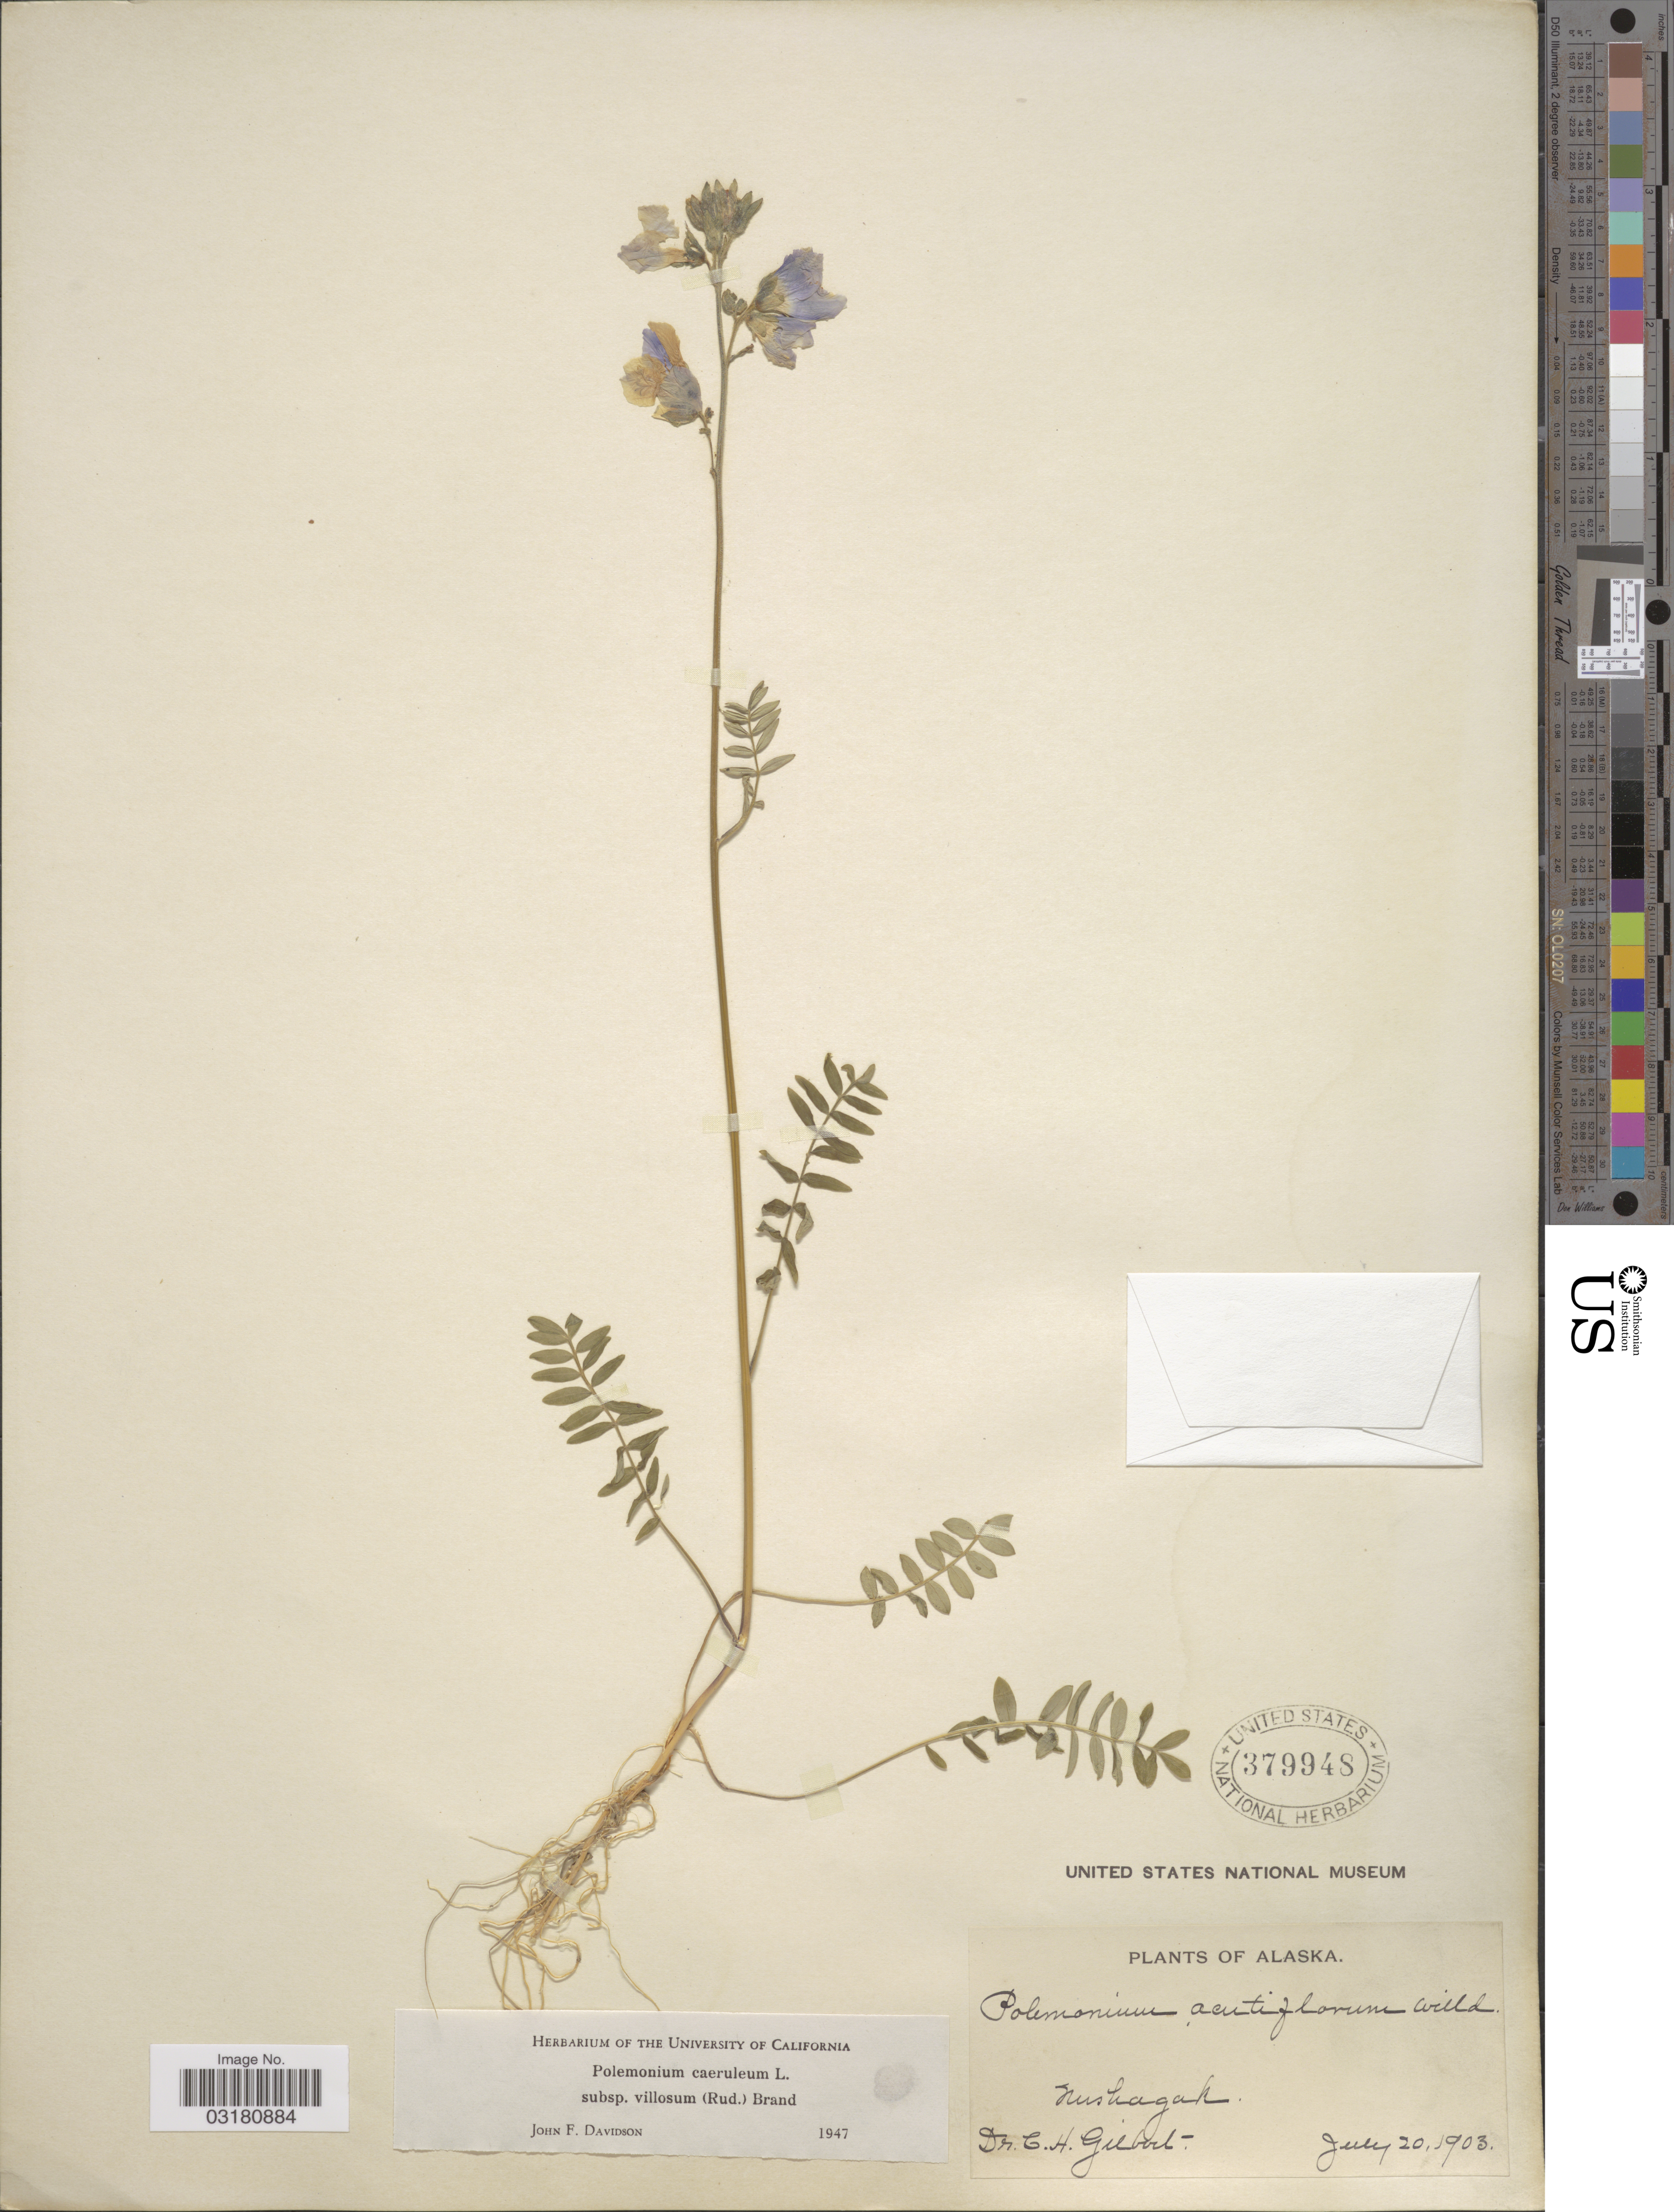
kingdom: Plantae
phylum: Tracheophyta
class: Magnoliopsida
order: Ericales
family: Polemoniaceae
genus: Polemonium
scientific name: Polemonium caeruleum subsp. villosum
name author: (Rudolph ex Georgi) Brand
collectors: C. Gilbert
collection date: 1903-07-20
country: United States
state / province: Alaska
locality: Nushagak.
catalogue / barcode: US 379948